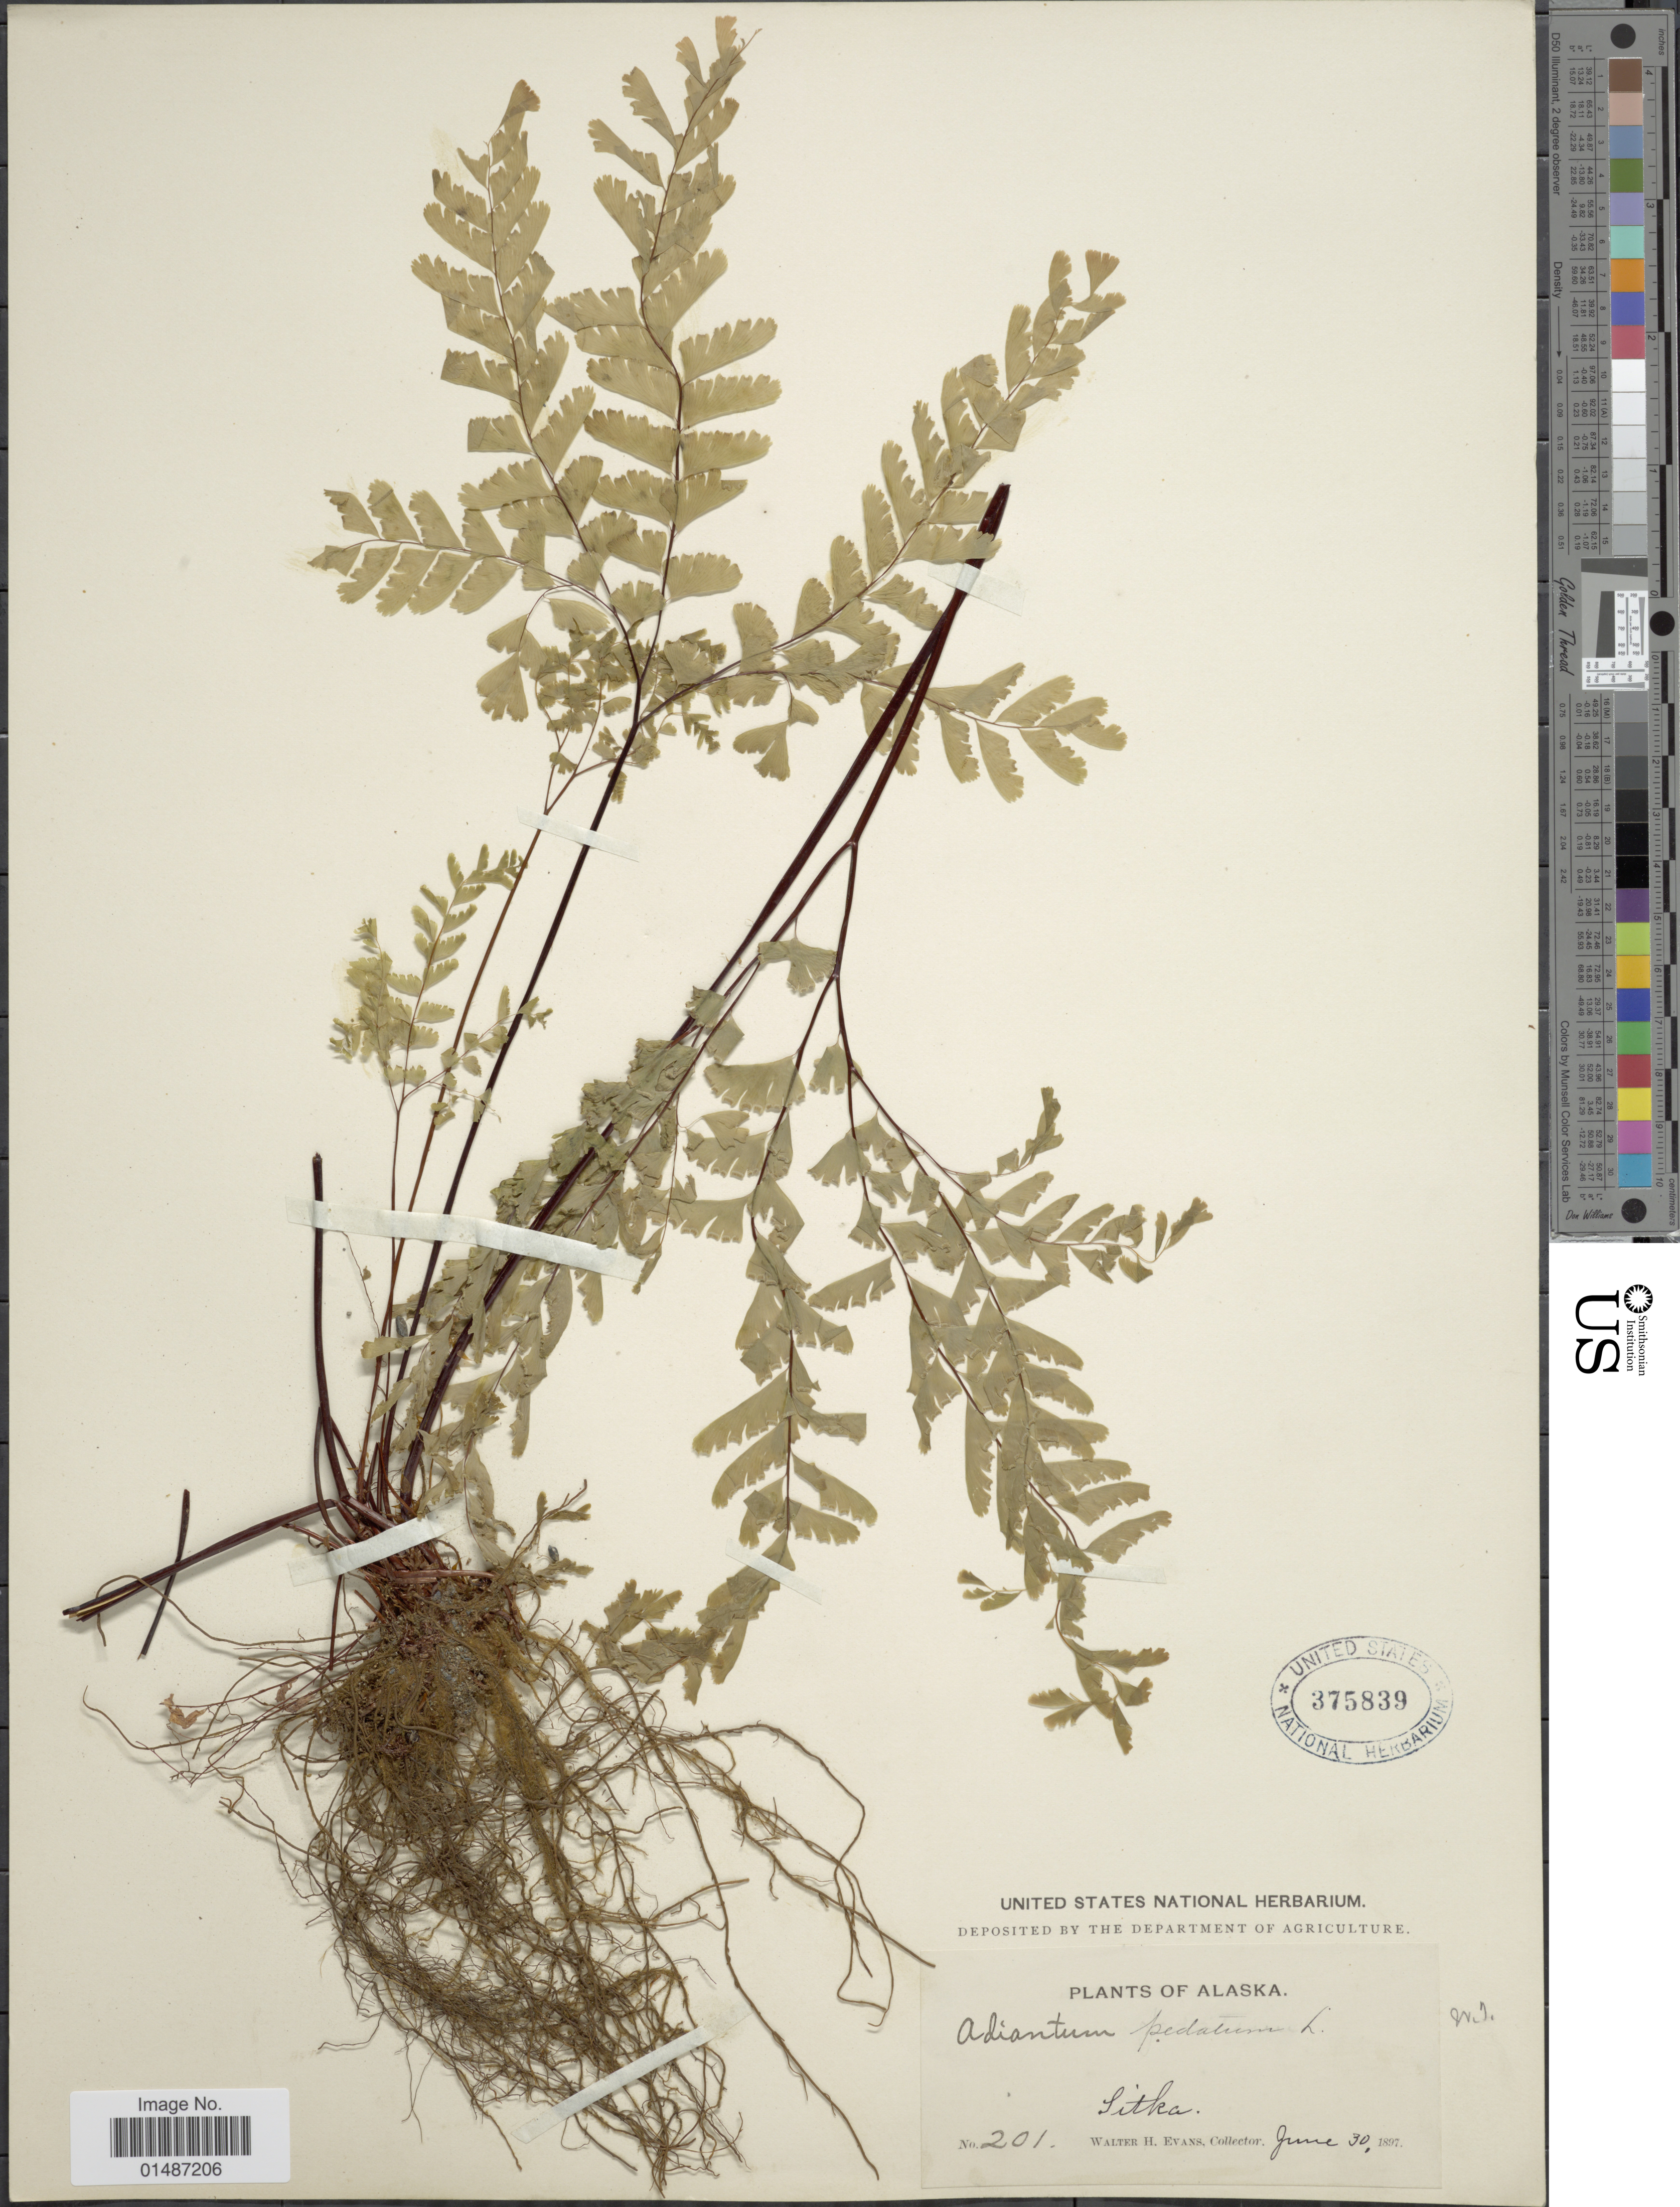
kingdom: Plantae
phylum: Tracheophyta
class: Polypodiopsida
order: Polypodiales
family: Pteridaceae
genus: Adiantum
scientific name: Adiantum pedatum subsp. aleuticum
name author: (Rupr.) Calder & Roy L. Taylor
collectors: W. H. Evans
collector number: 201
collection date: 1897-06-30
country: United States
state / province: Alaska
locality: Sitka.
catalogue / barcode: US 375839